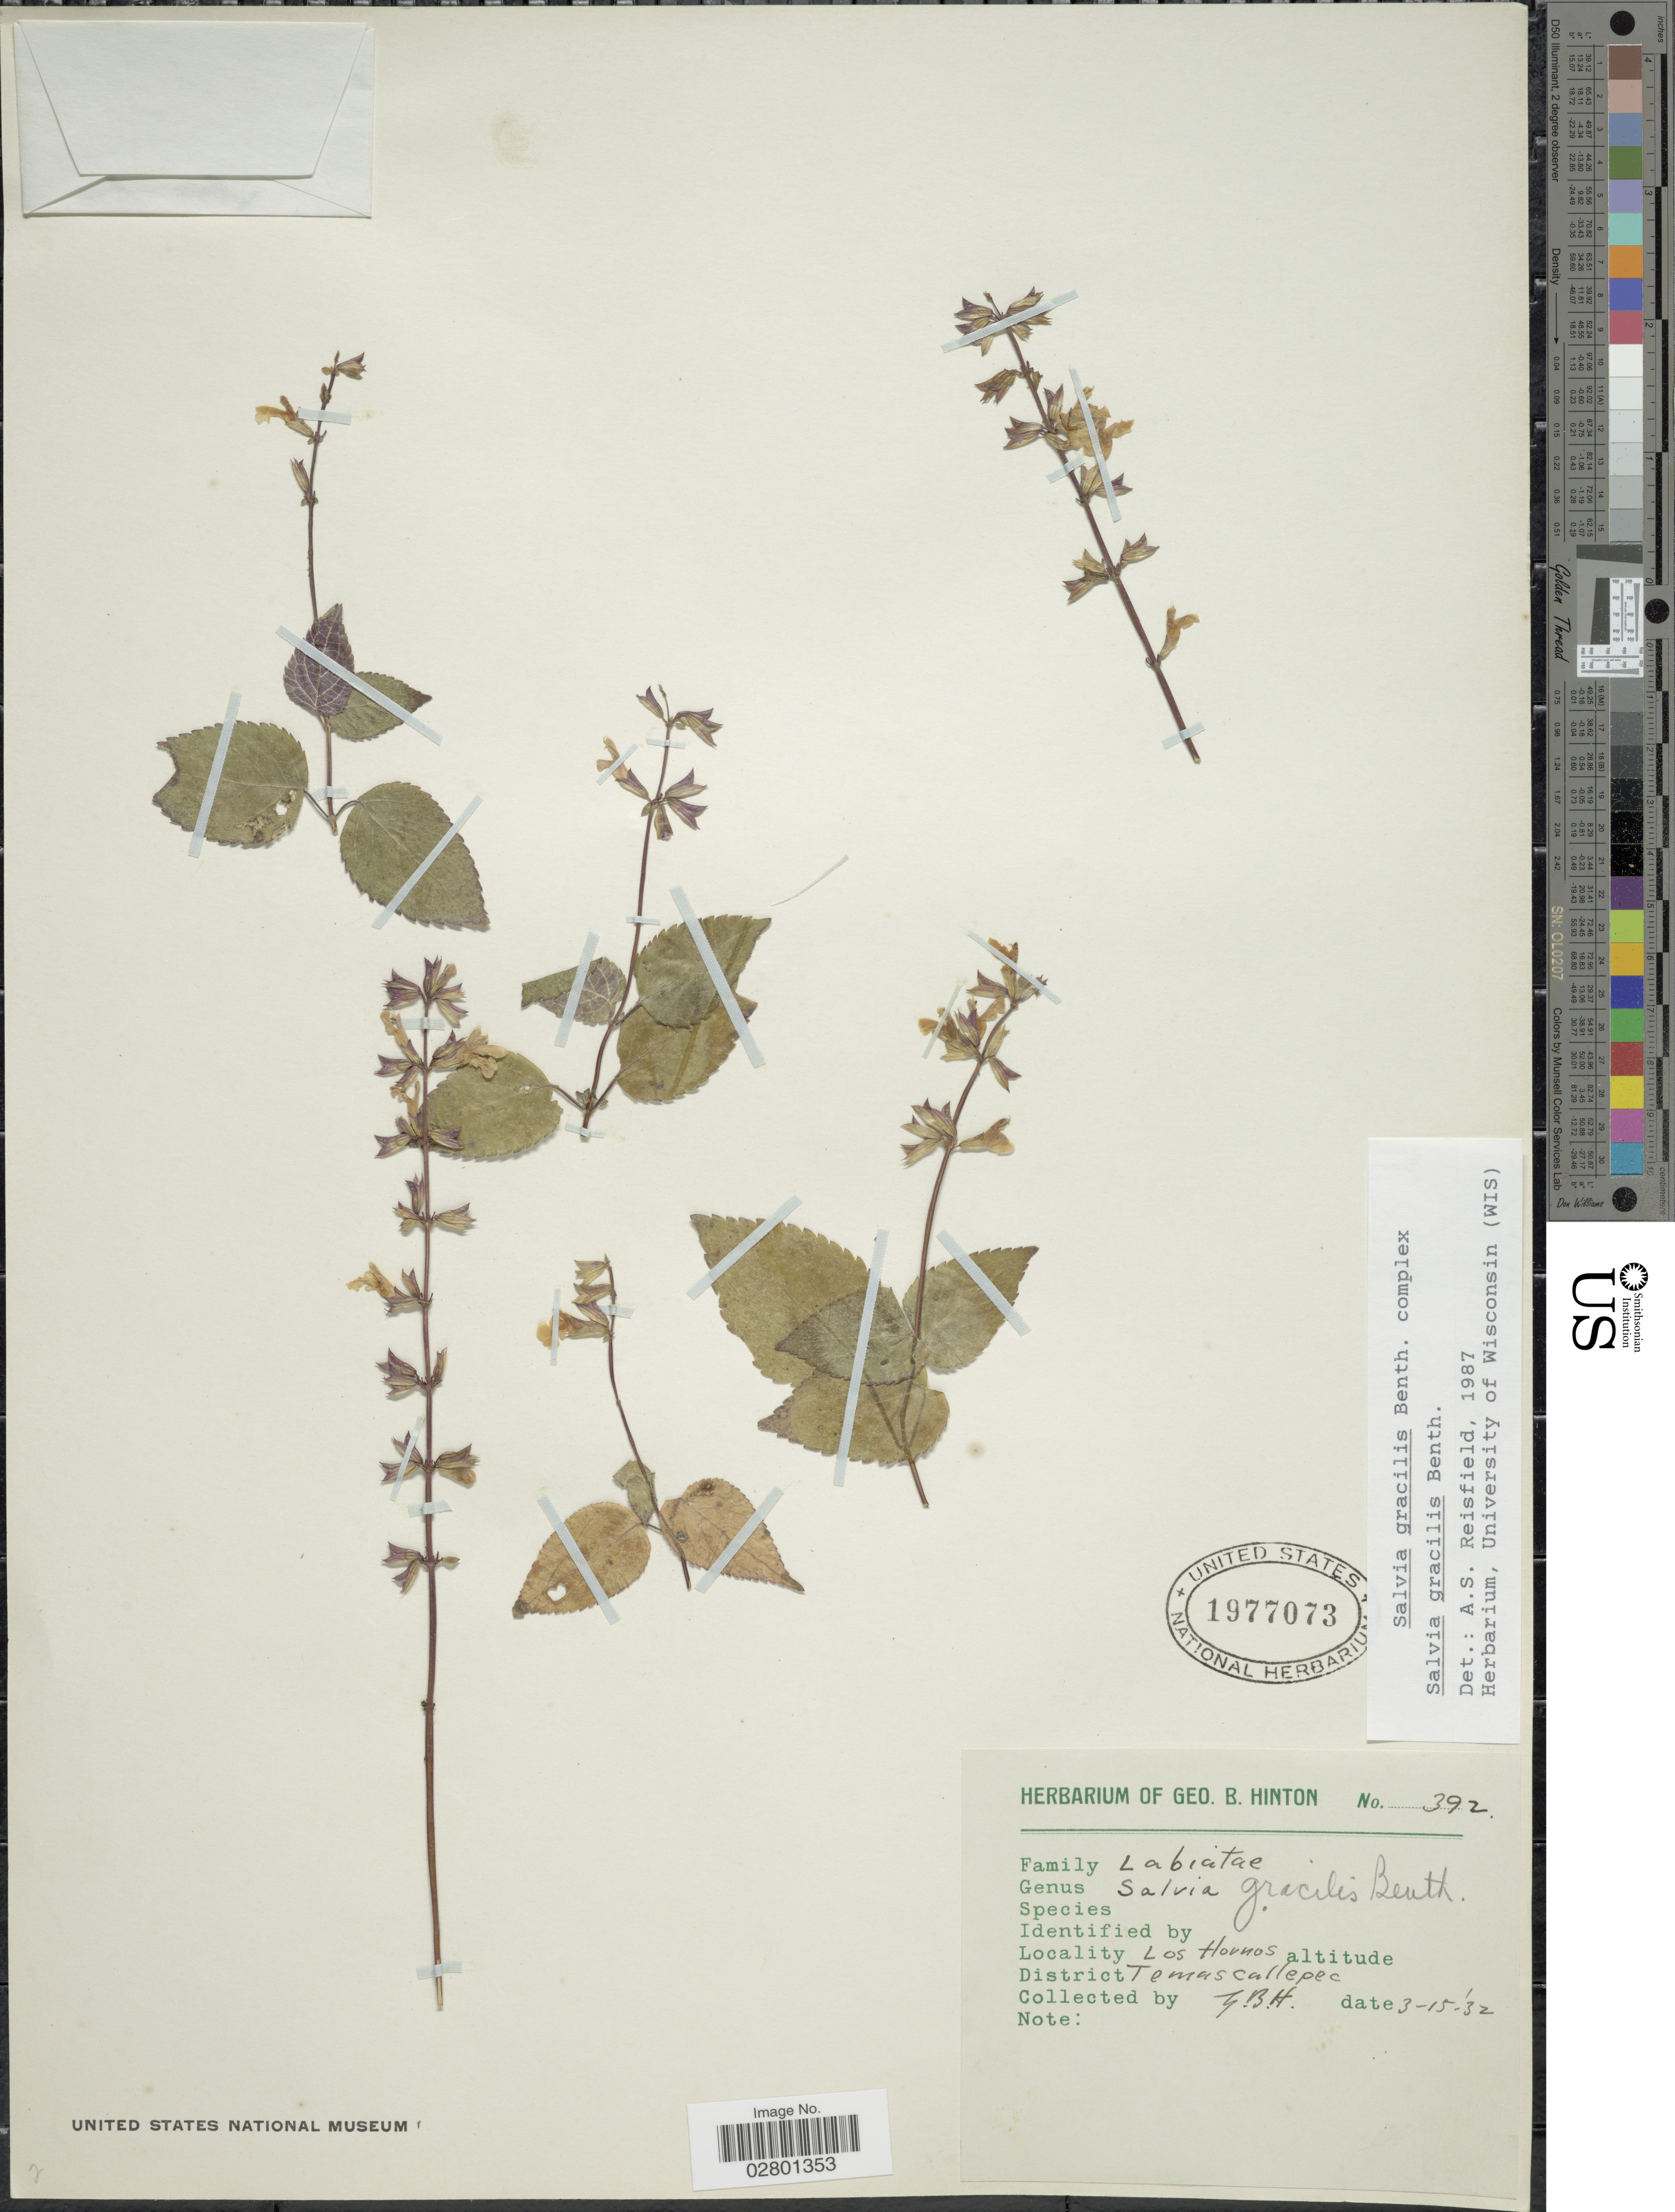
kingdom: Plantae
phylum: Tracheophyta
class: Magnoliopsida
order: Lamiales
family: Lamiaceae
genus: Salvia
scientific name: Salvia gracilis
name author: Benth.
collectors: G. B. Hinton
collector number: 392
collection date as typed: Transcribed d/m/y: 15/3/32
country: Mexico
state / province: México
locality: Los Hornos, District Temascaltepec.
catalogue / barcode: US 1977073